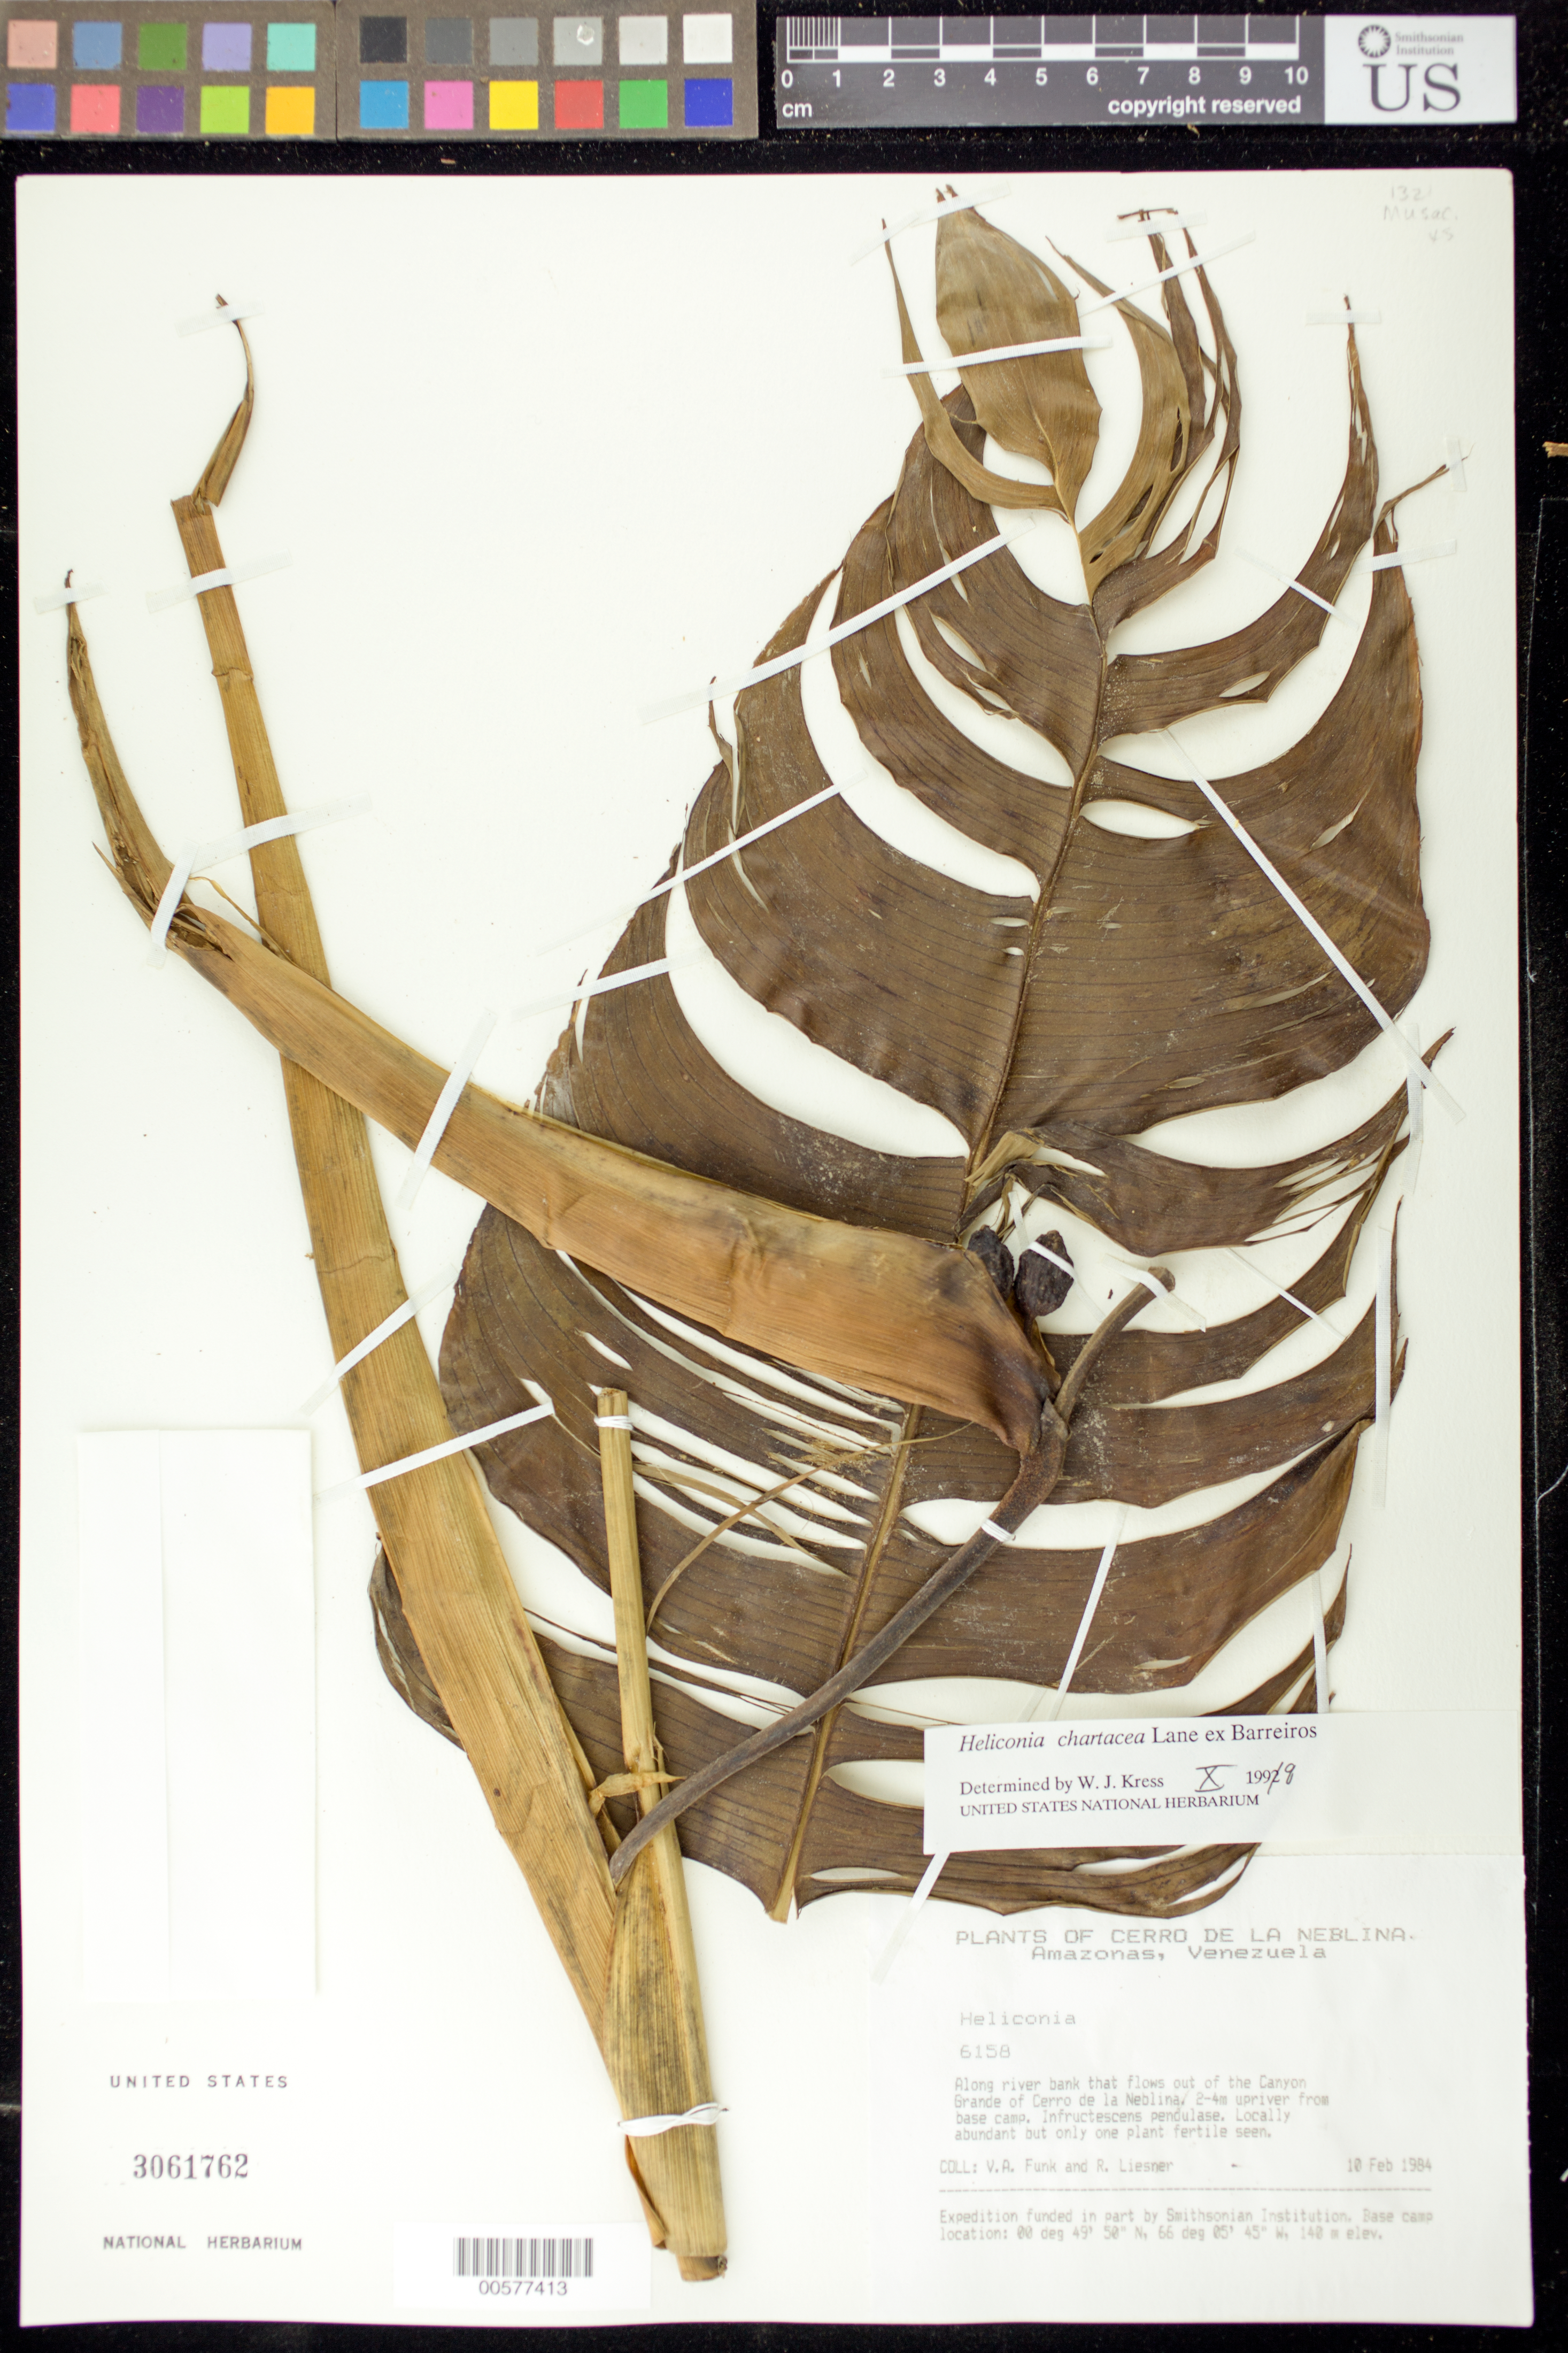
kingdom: Plantae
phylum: Tracheophyta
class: Liliopsida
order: Zingiberales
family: Heliconiaceae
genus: Heliconia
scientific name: Heliconia chartacea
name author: Lane ex Barreiros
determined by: Kress, W. J., (US), Smithsonian Institution - National Museum of Natural History (UNITED STATES)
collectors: V. Funk & R. L. Liesner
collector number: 6158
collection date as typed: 10 Feb 1984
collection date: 1984-02-10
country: Venezuela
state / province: Amazonas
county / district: Rio Negro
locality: Along river bank that flows out of the Canyon Grande of Cerro de la Neblina. 2-4 m upriver from base camp. Cerro De La Neblina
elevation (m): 140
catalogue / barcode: US 3061762